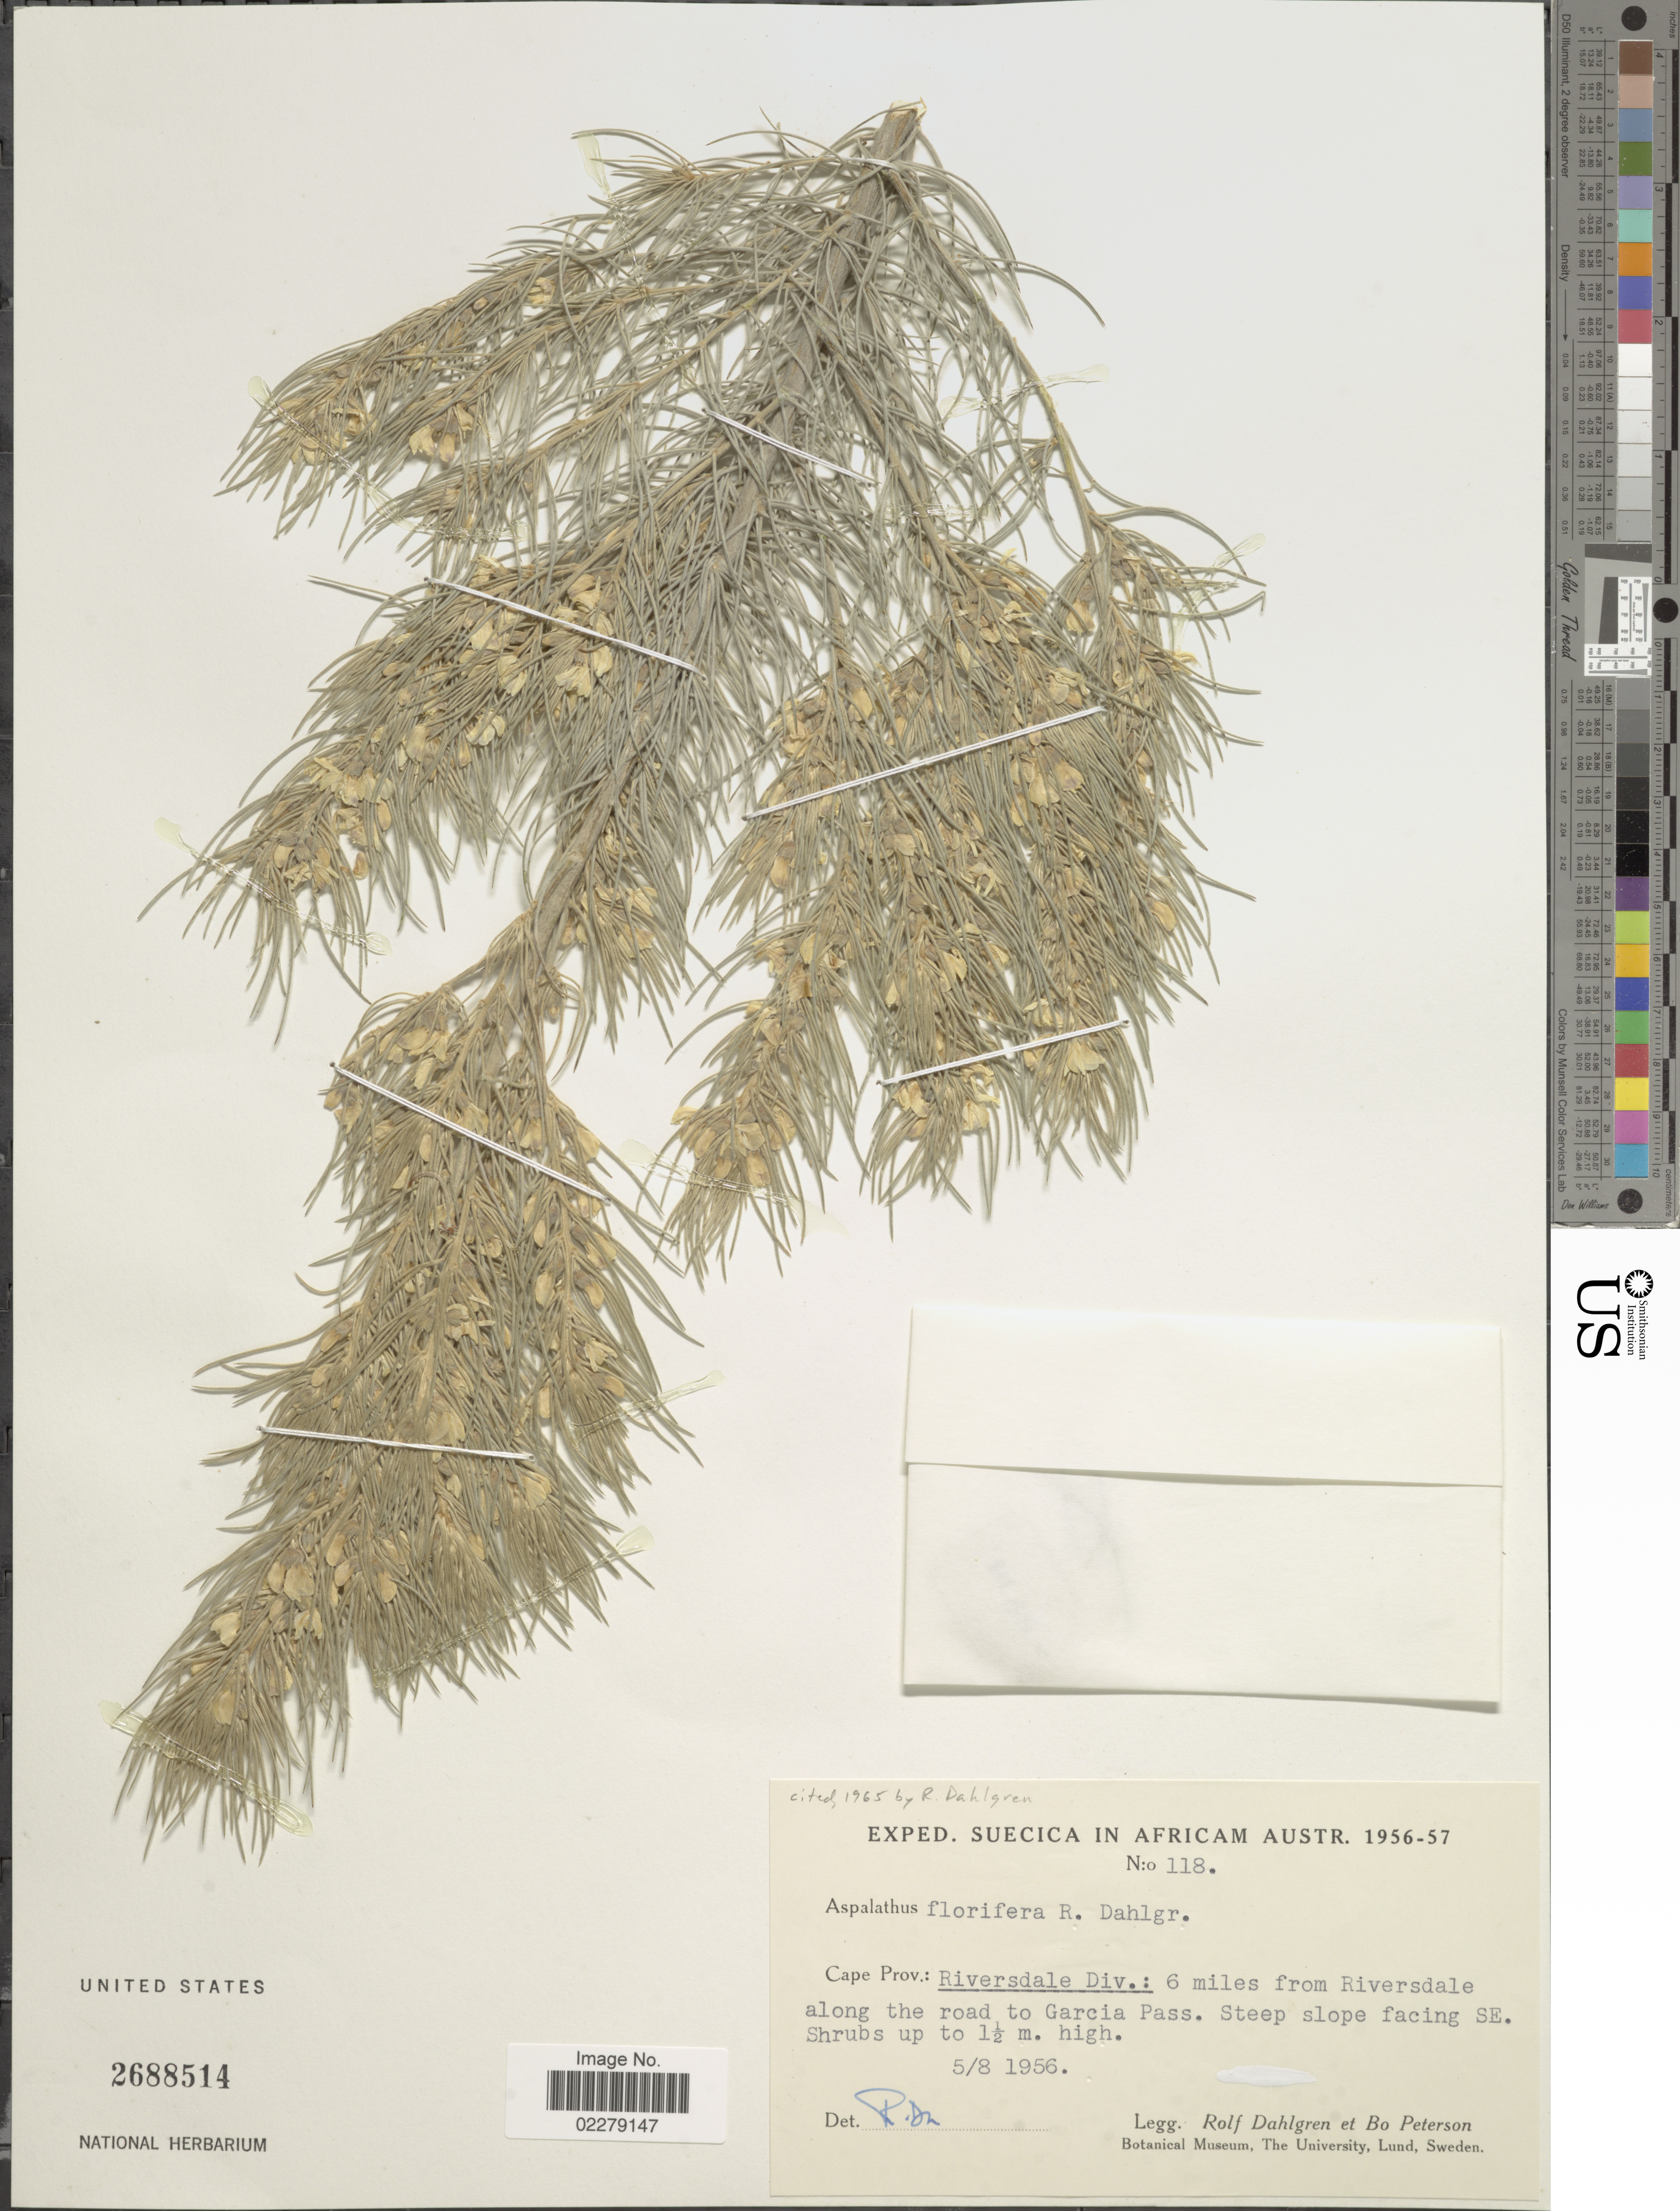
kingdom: Plantae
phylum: Tracheophyta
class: Magnoliopsida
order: Fabales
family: Fabaceae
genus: Aspalathus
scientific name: Aspalathus florifera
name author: R. Dahlgren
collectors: R. Dahlgren & B. H. Peterson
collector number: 118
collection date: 1956-08-05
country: South Africa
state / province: Western Cape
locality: Riversdale Div.: 6 miles from Riversdale along the road to Garcia Pass. Steep slope facing SE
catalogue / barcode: US 2688514